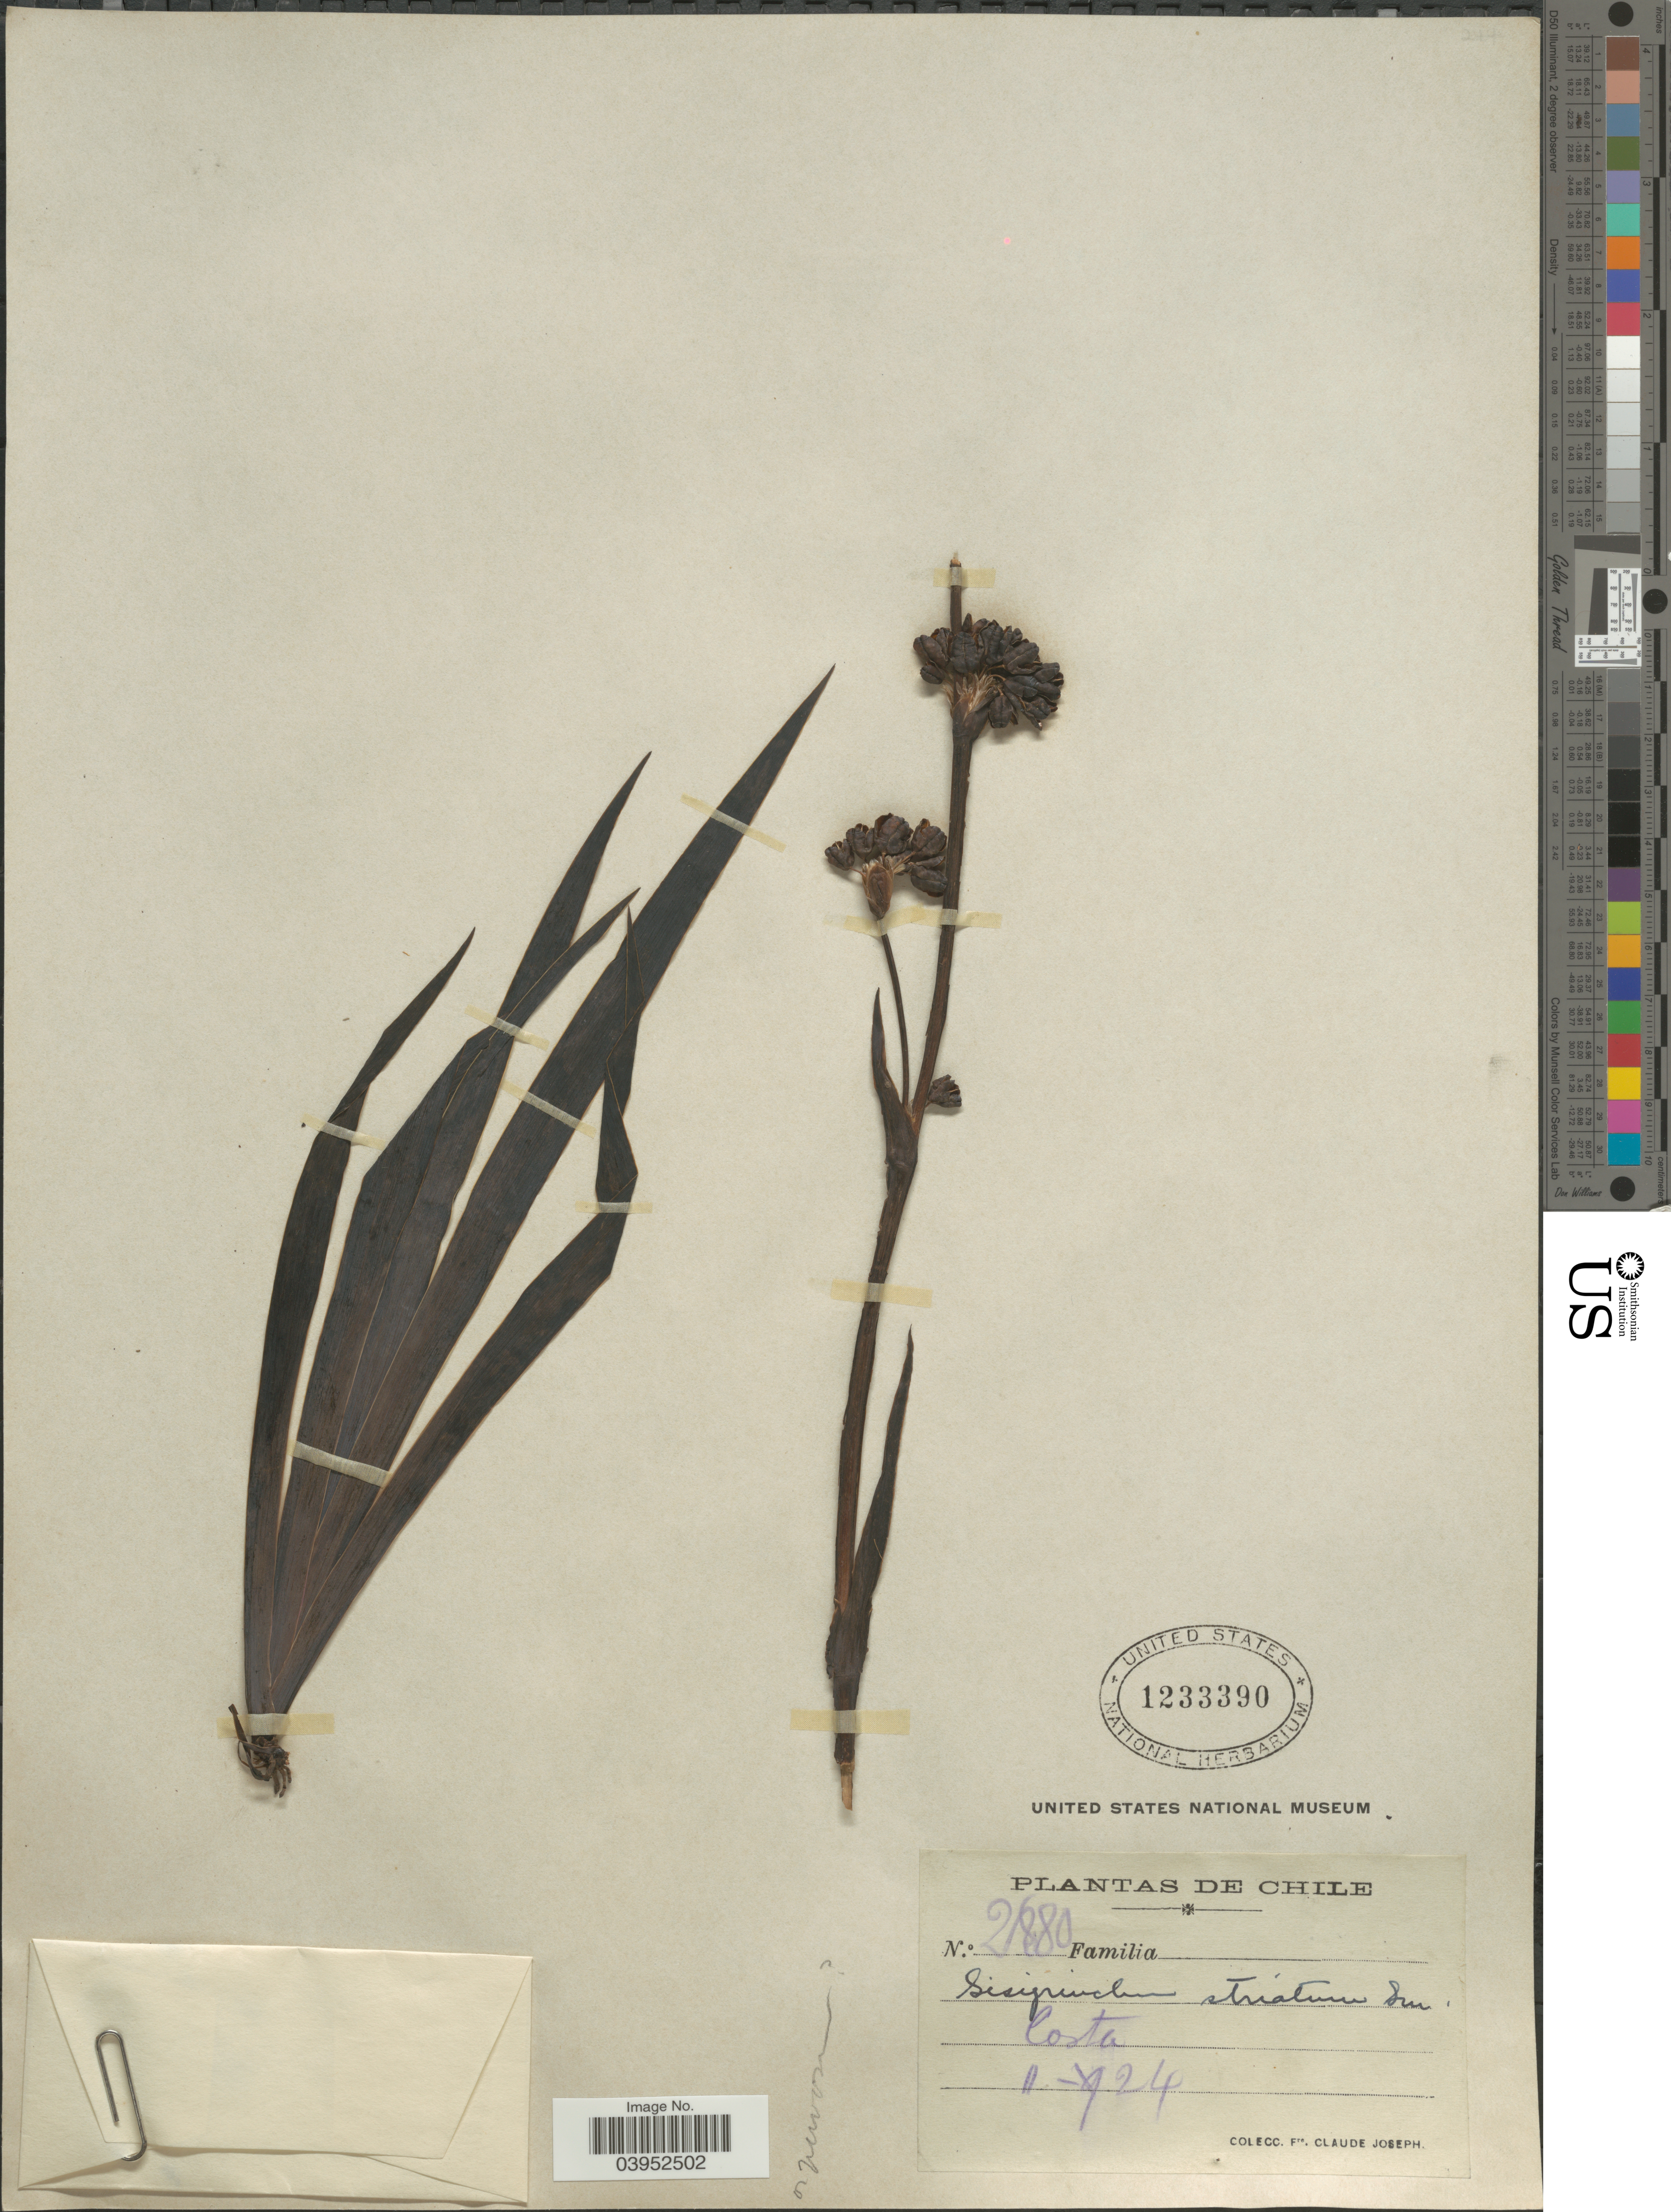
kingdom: Plantae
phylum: Tracheophyta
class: Liliopsida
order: Asparagales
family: Iridaceae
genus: Sisyrinchium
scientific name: Sisyrinchium striatum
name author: Sm.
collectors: Bro. Claude-Joseph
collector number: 21880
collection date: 1924-02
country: Chile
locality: Costa.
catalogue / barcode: US 1233390